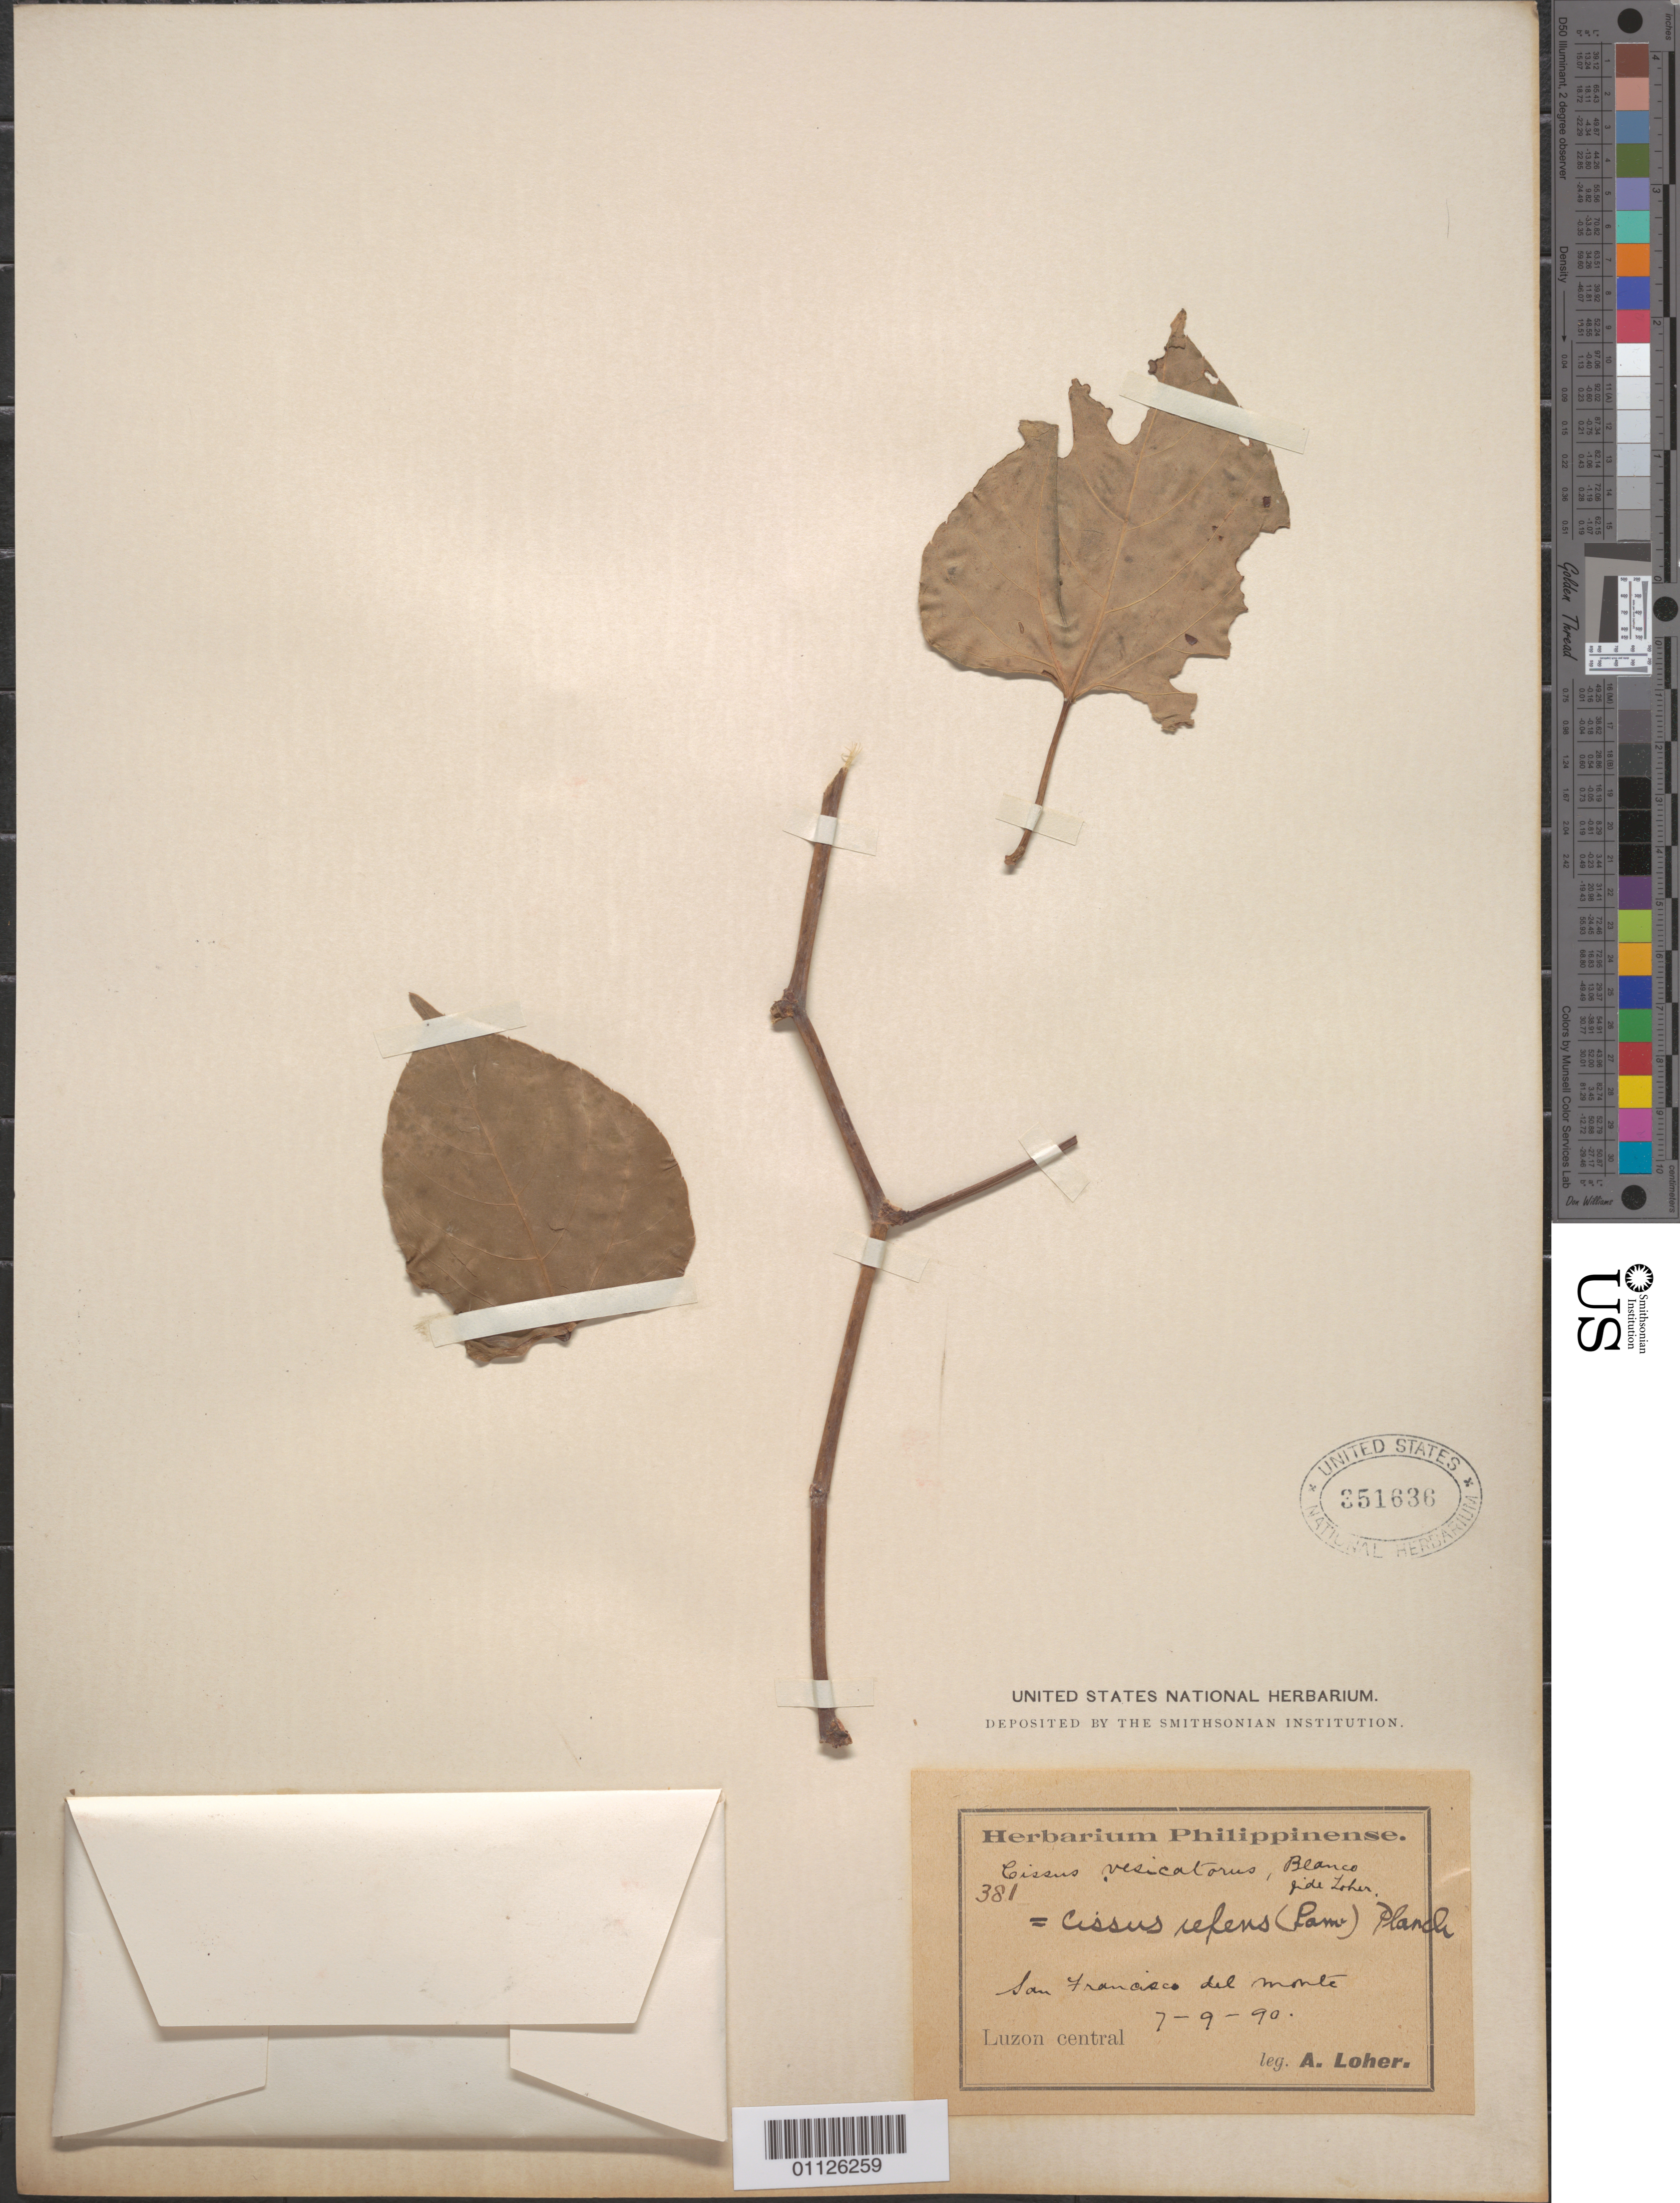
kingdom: Plantae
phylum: Tracheophyta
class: Magnoliopsida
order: Vitales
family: Vitaceae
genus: Cissus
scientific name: Cissus repens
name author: Lam.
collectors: A. Loher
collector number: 381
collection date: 1890-09-07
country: Philippines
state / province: Calabarzon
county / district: Quezon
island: Luzon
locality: San Francisco del Monte. Quezon.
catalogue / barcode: US 351636